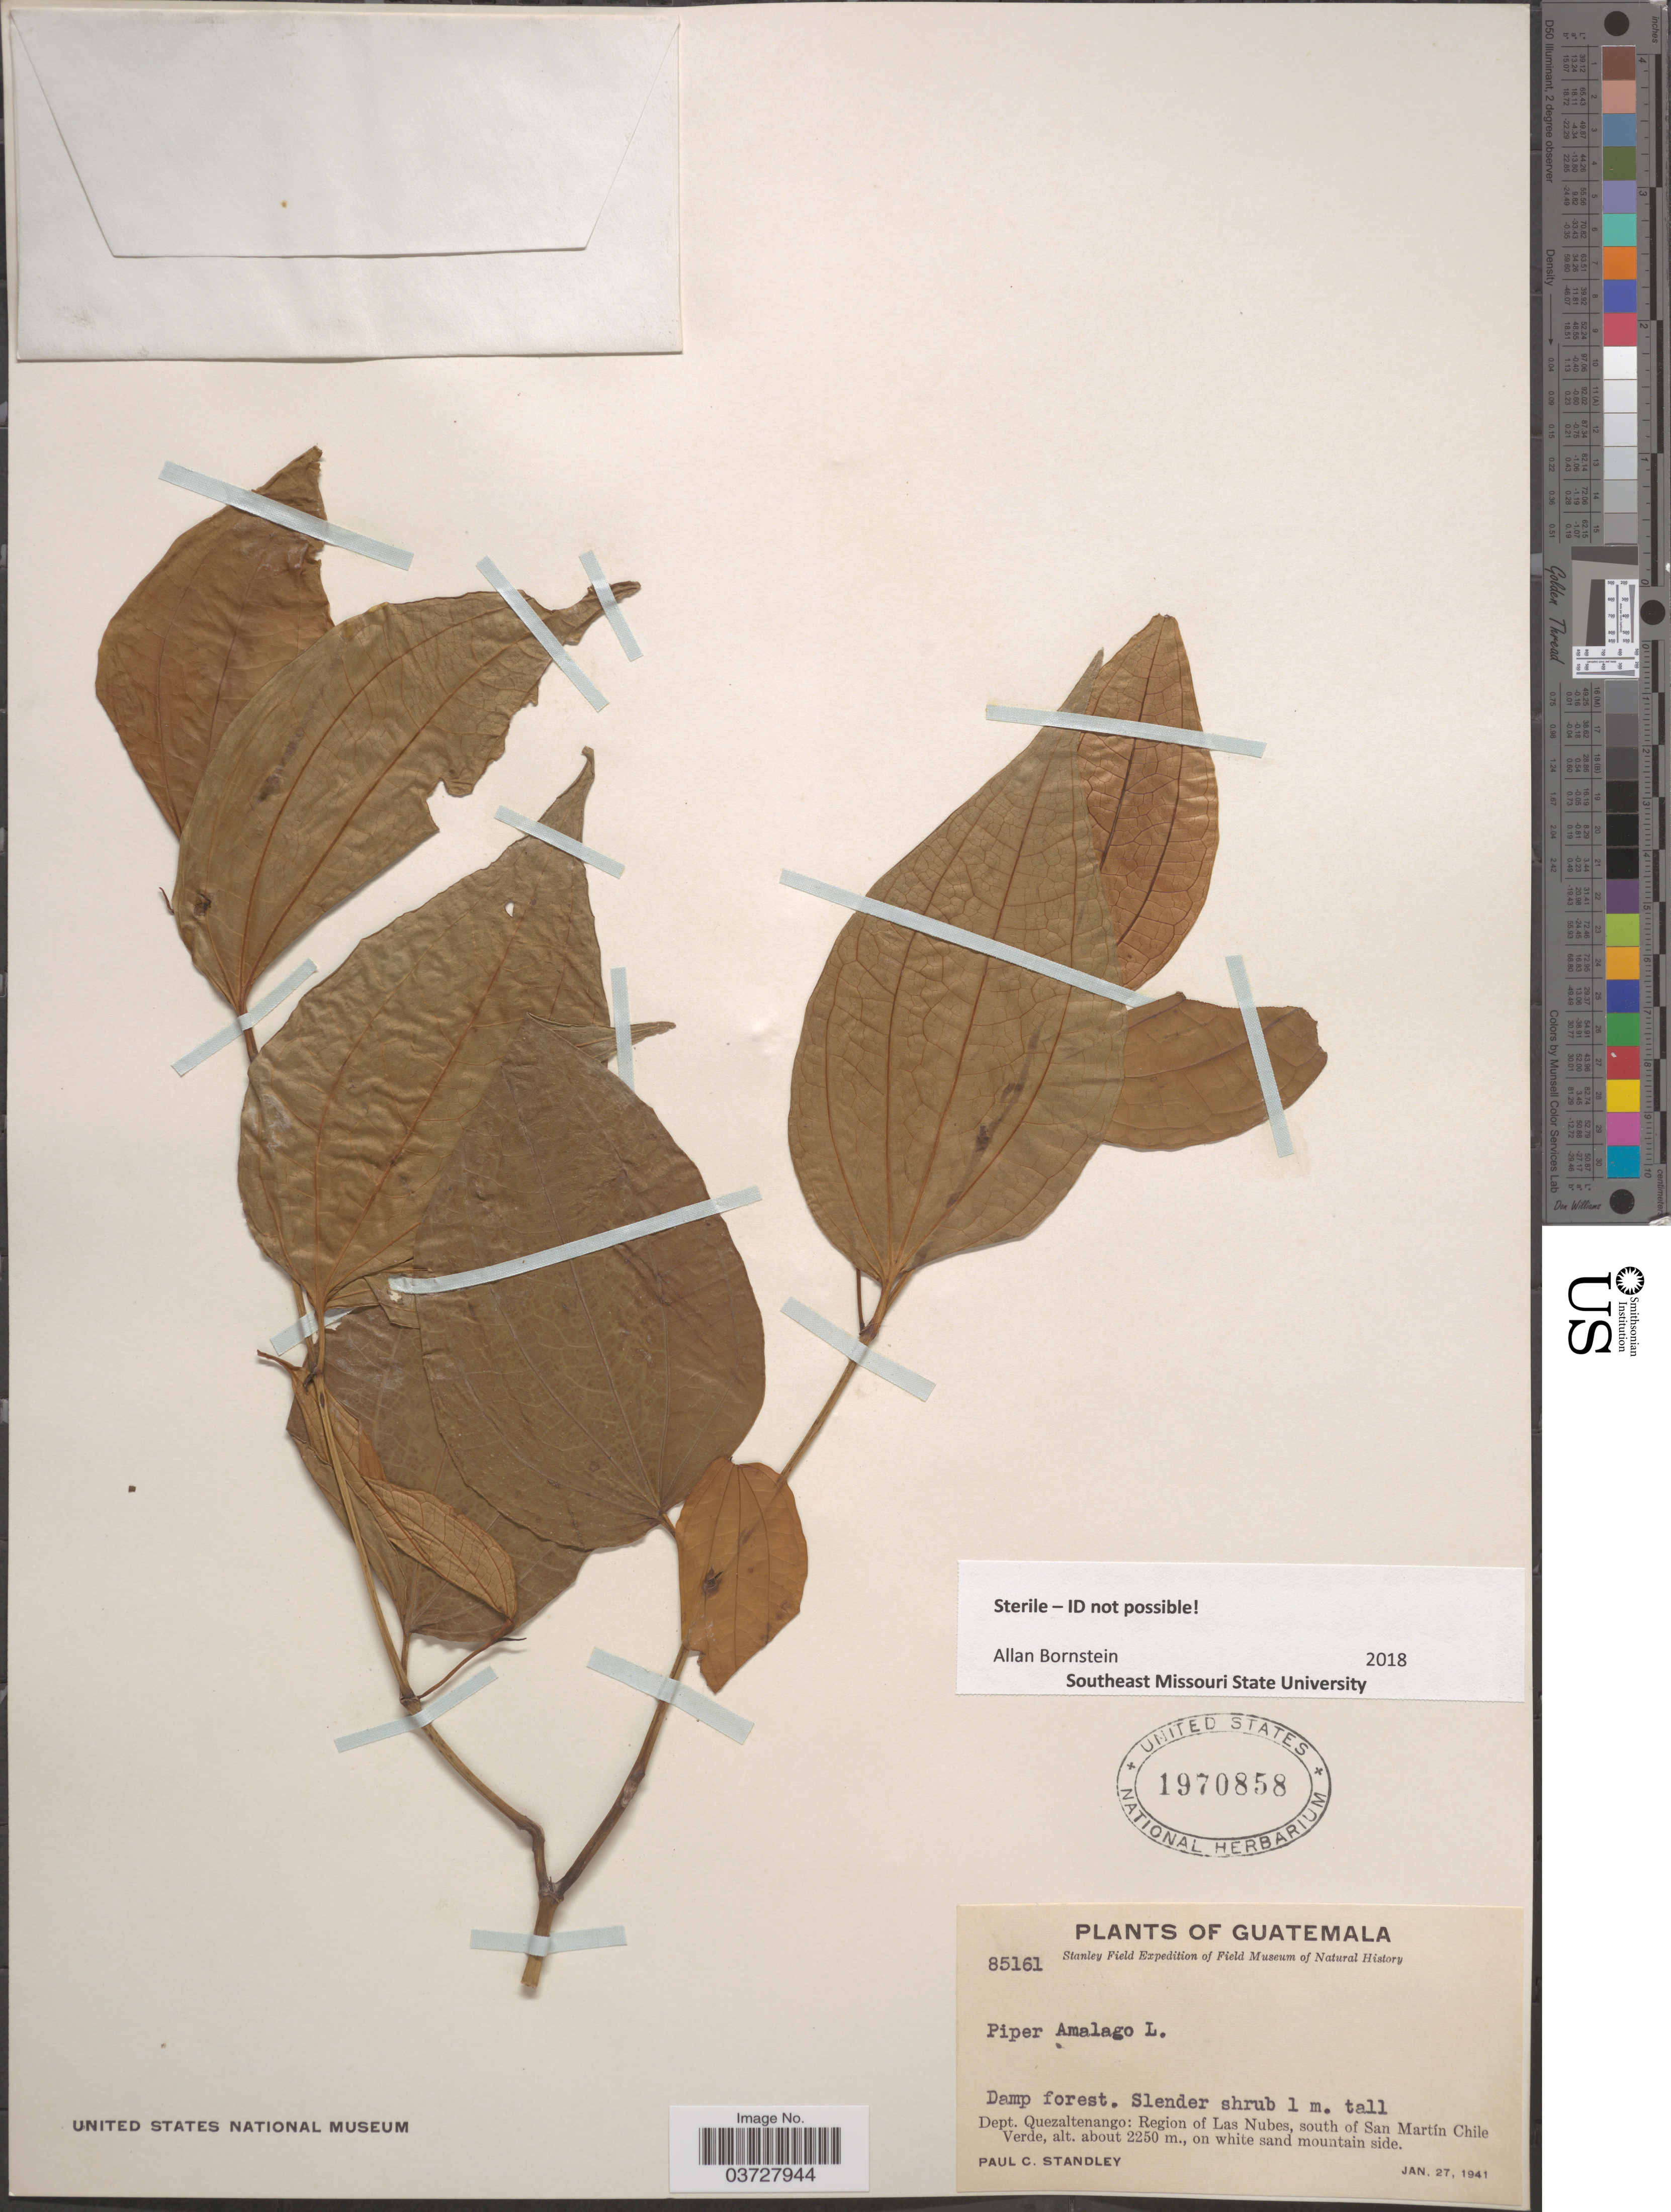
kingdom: Plantae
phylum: Tracheophyta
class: Magnoliopsida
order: Piperales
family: Piperaceae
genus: Piper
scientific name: Piper sp.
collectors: P. C. Standley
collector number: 85161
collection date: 1941-01-27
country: Guatemala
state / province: Quetzaltenango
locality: Dept. Quezaltenango: Region of Las Nubes, south of San Martín Chile Verde.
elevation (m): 2250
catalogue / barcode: US 1970858